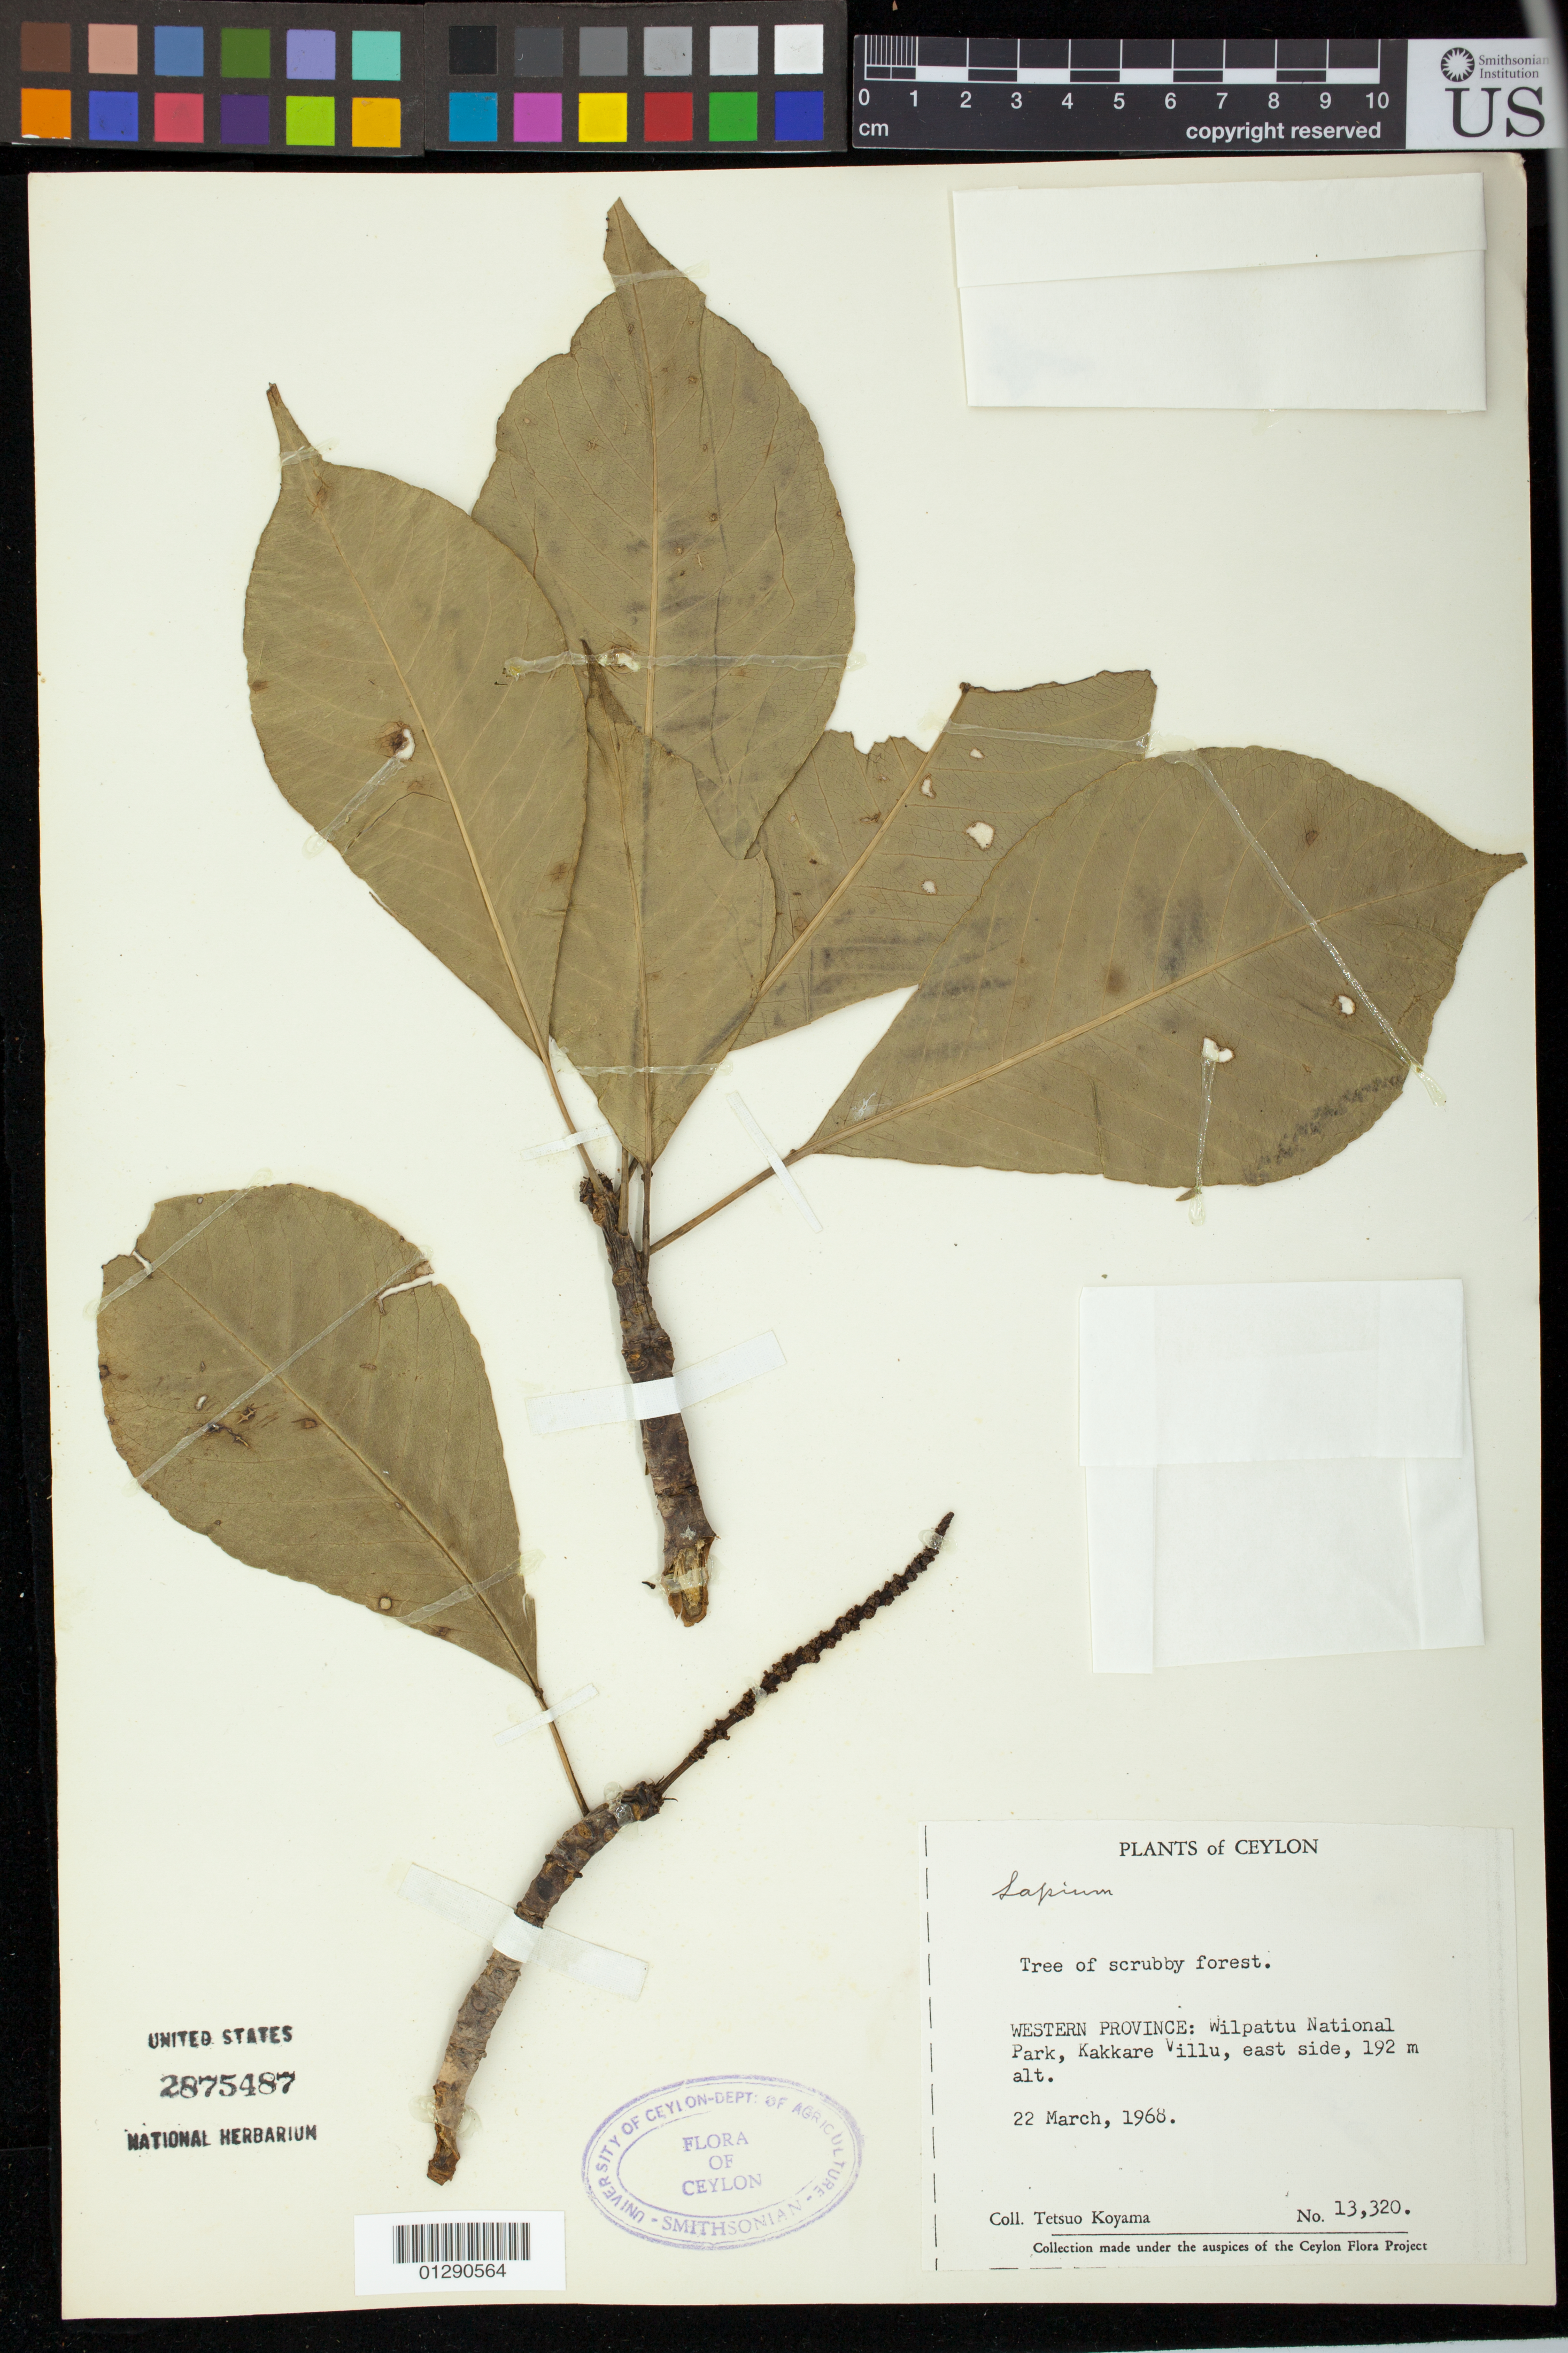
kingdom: Plantae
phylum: Tracheophyta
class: Magnoliopsida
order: Malpighiales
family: Euphorbiaceae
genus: Sapium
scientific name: Sapium sp.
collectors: T. Koyama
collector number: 13,320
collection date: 1968-03-22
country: Sri Lanka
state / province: Western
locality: Wilpattu National Park, Kakkare Villu, East Side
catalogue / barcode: US 2875487